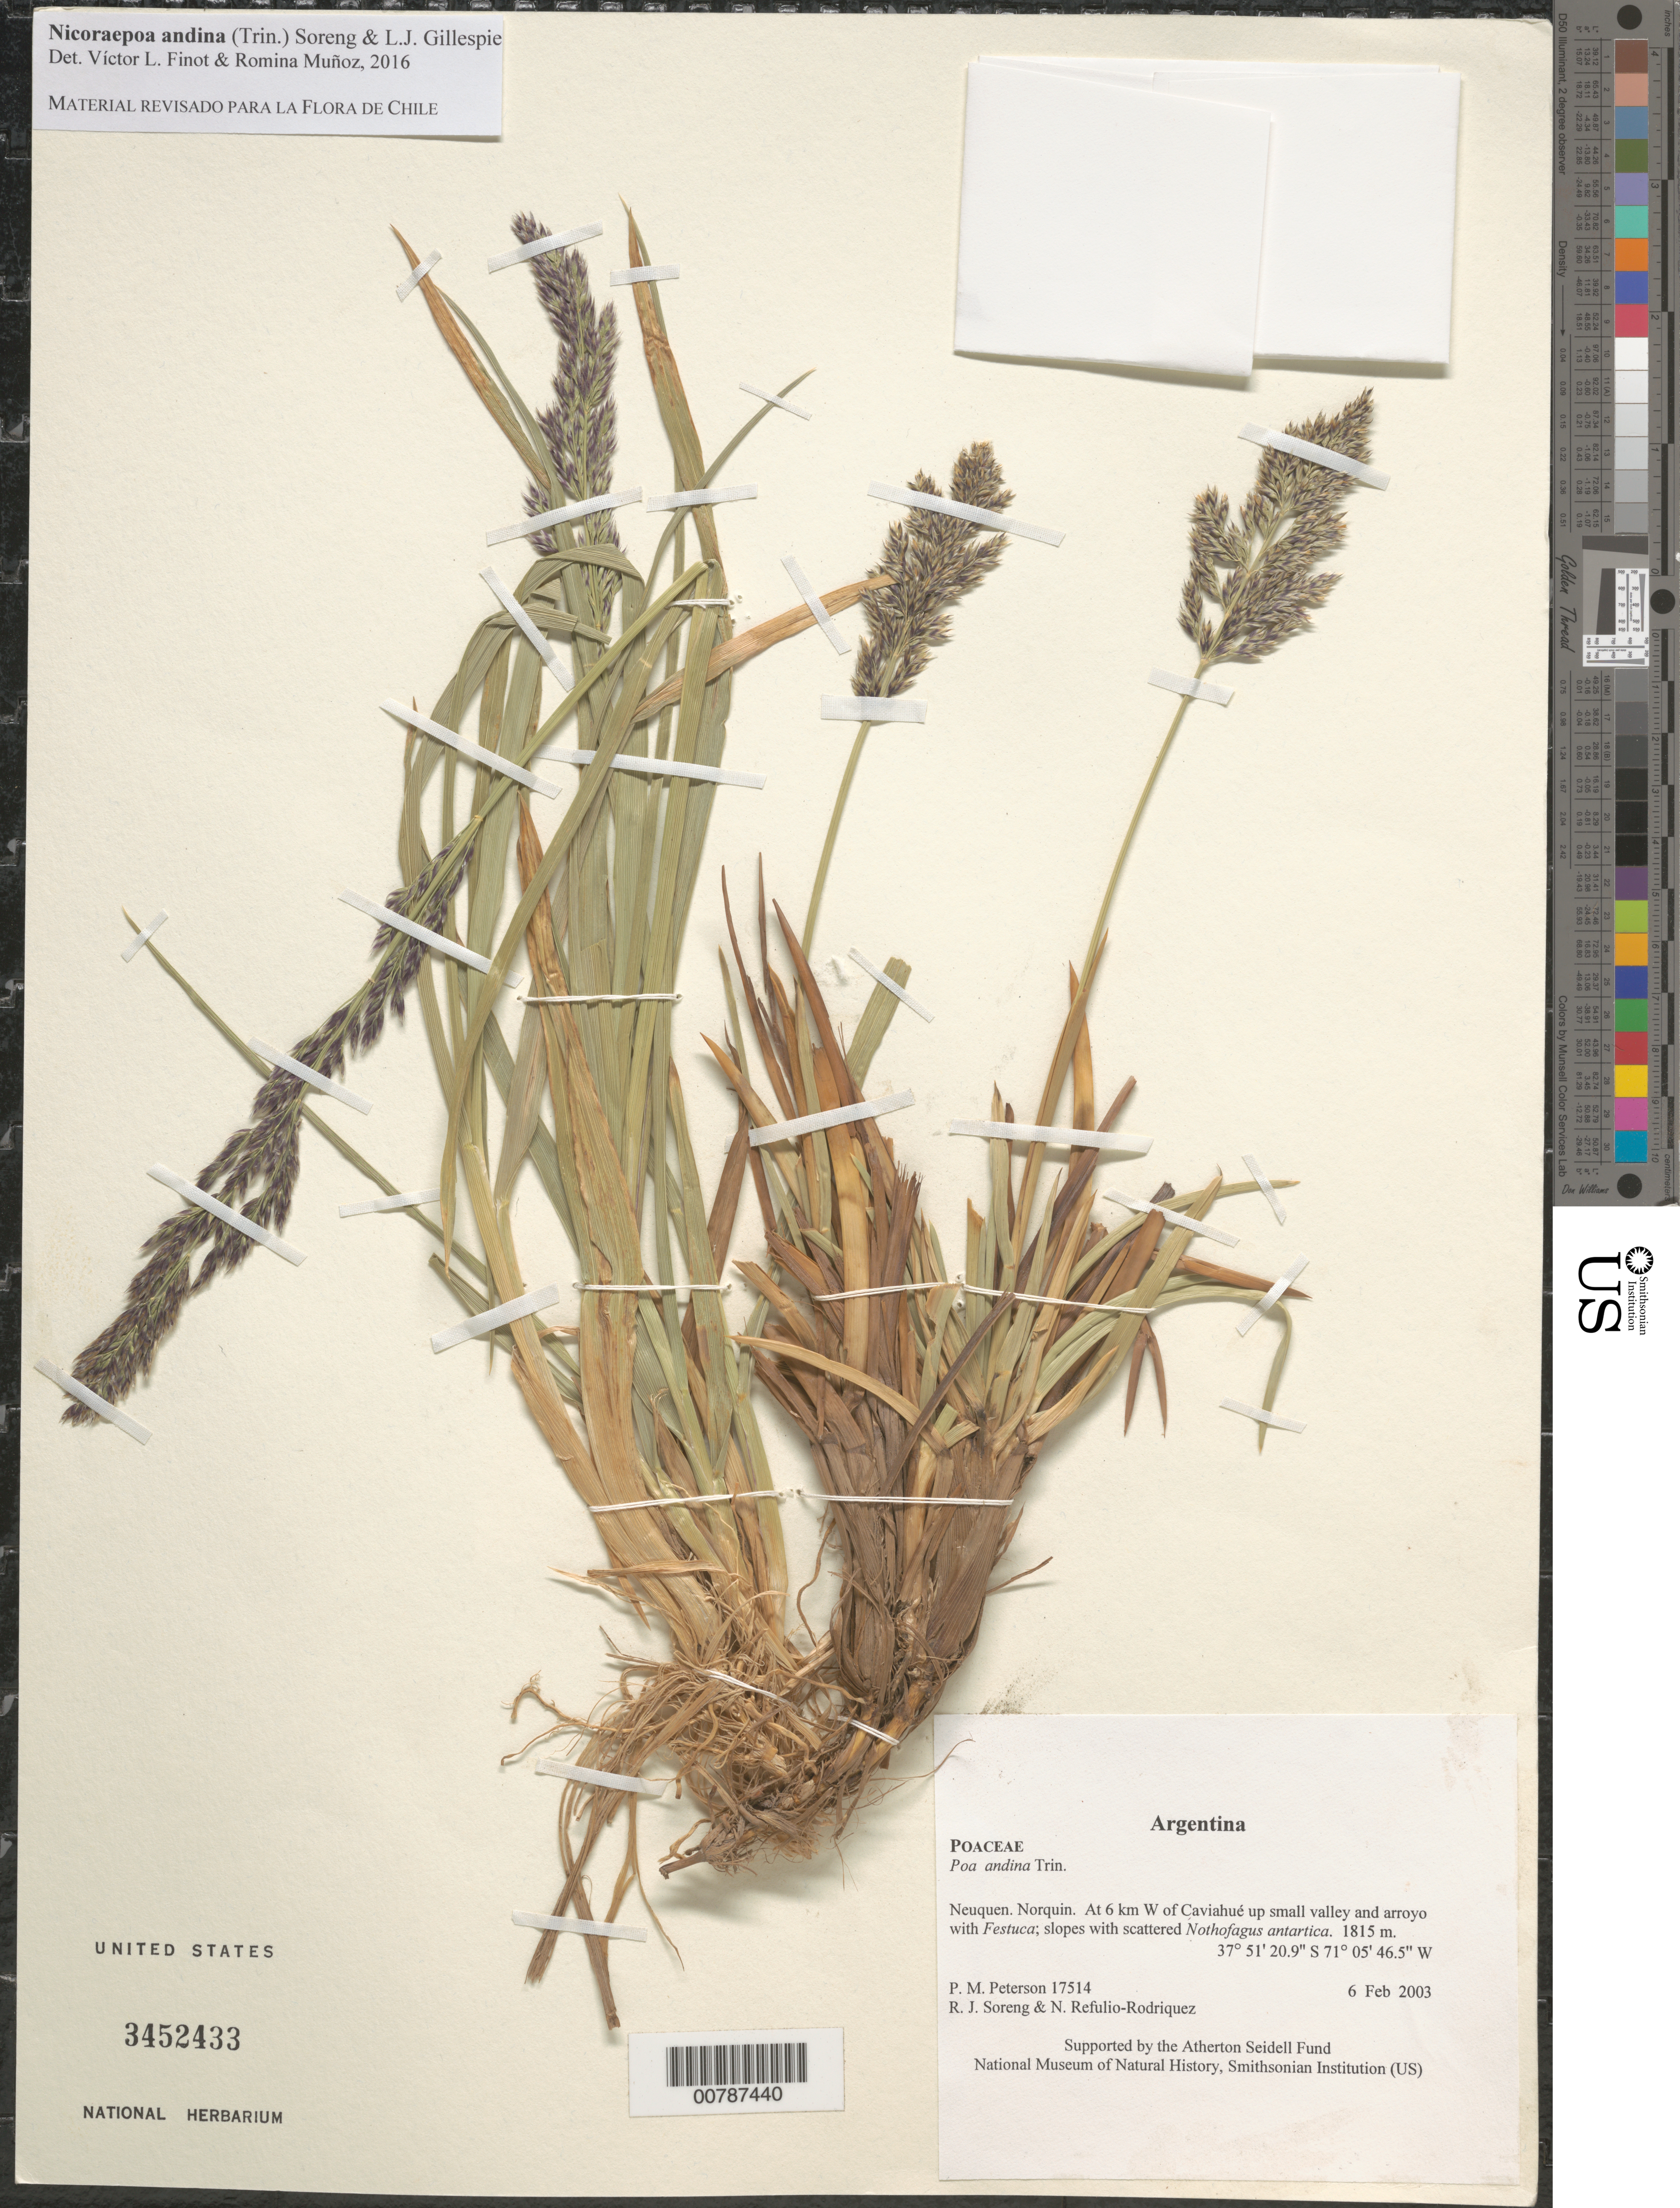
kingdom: Plantae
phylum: Tracheophyta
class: Liliopsida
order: Poales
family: Poaceae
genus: Nicoraepoa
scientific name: Nicoraepoa andina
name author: (Trin.) Soreng & L.J. Gillespie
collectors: P. M. Peterson, R. J. Soreng & N. Refulio-Rodríguez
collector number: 17514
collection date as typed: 06 Feb 2003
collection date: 2003-02-06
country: Argentina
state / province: Neuquen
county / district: Norquin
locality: At 6 km W of Caviahué up small valley and arroyo with Festuca; slopes with scattered Nothofagus antartica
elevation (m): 1815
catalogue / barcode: US 3452433